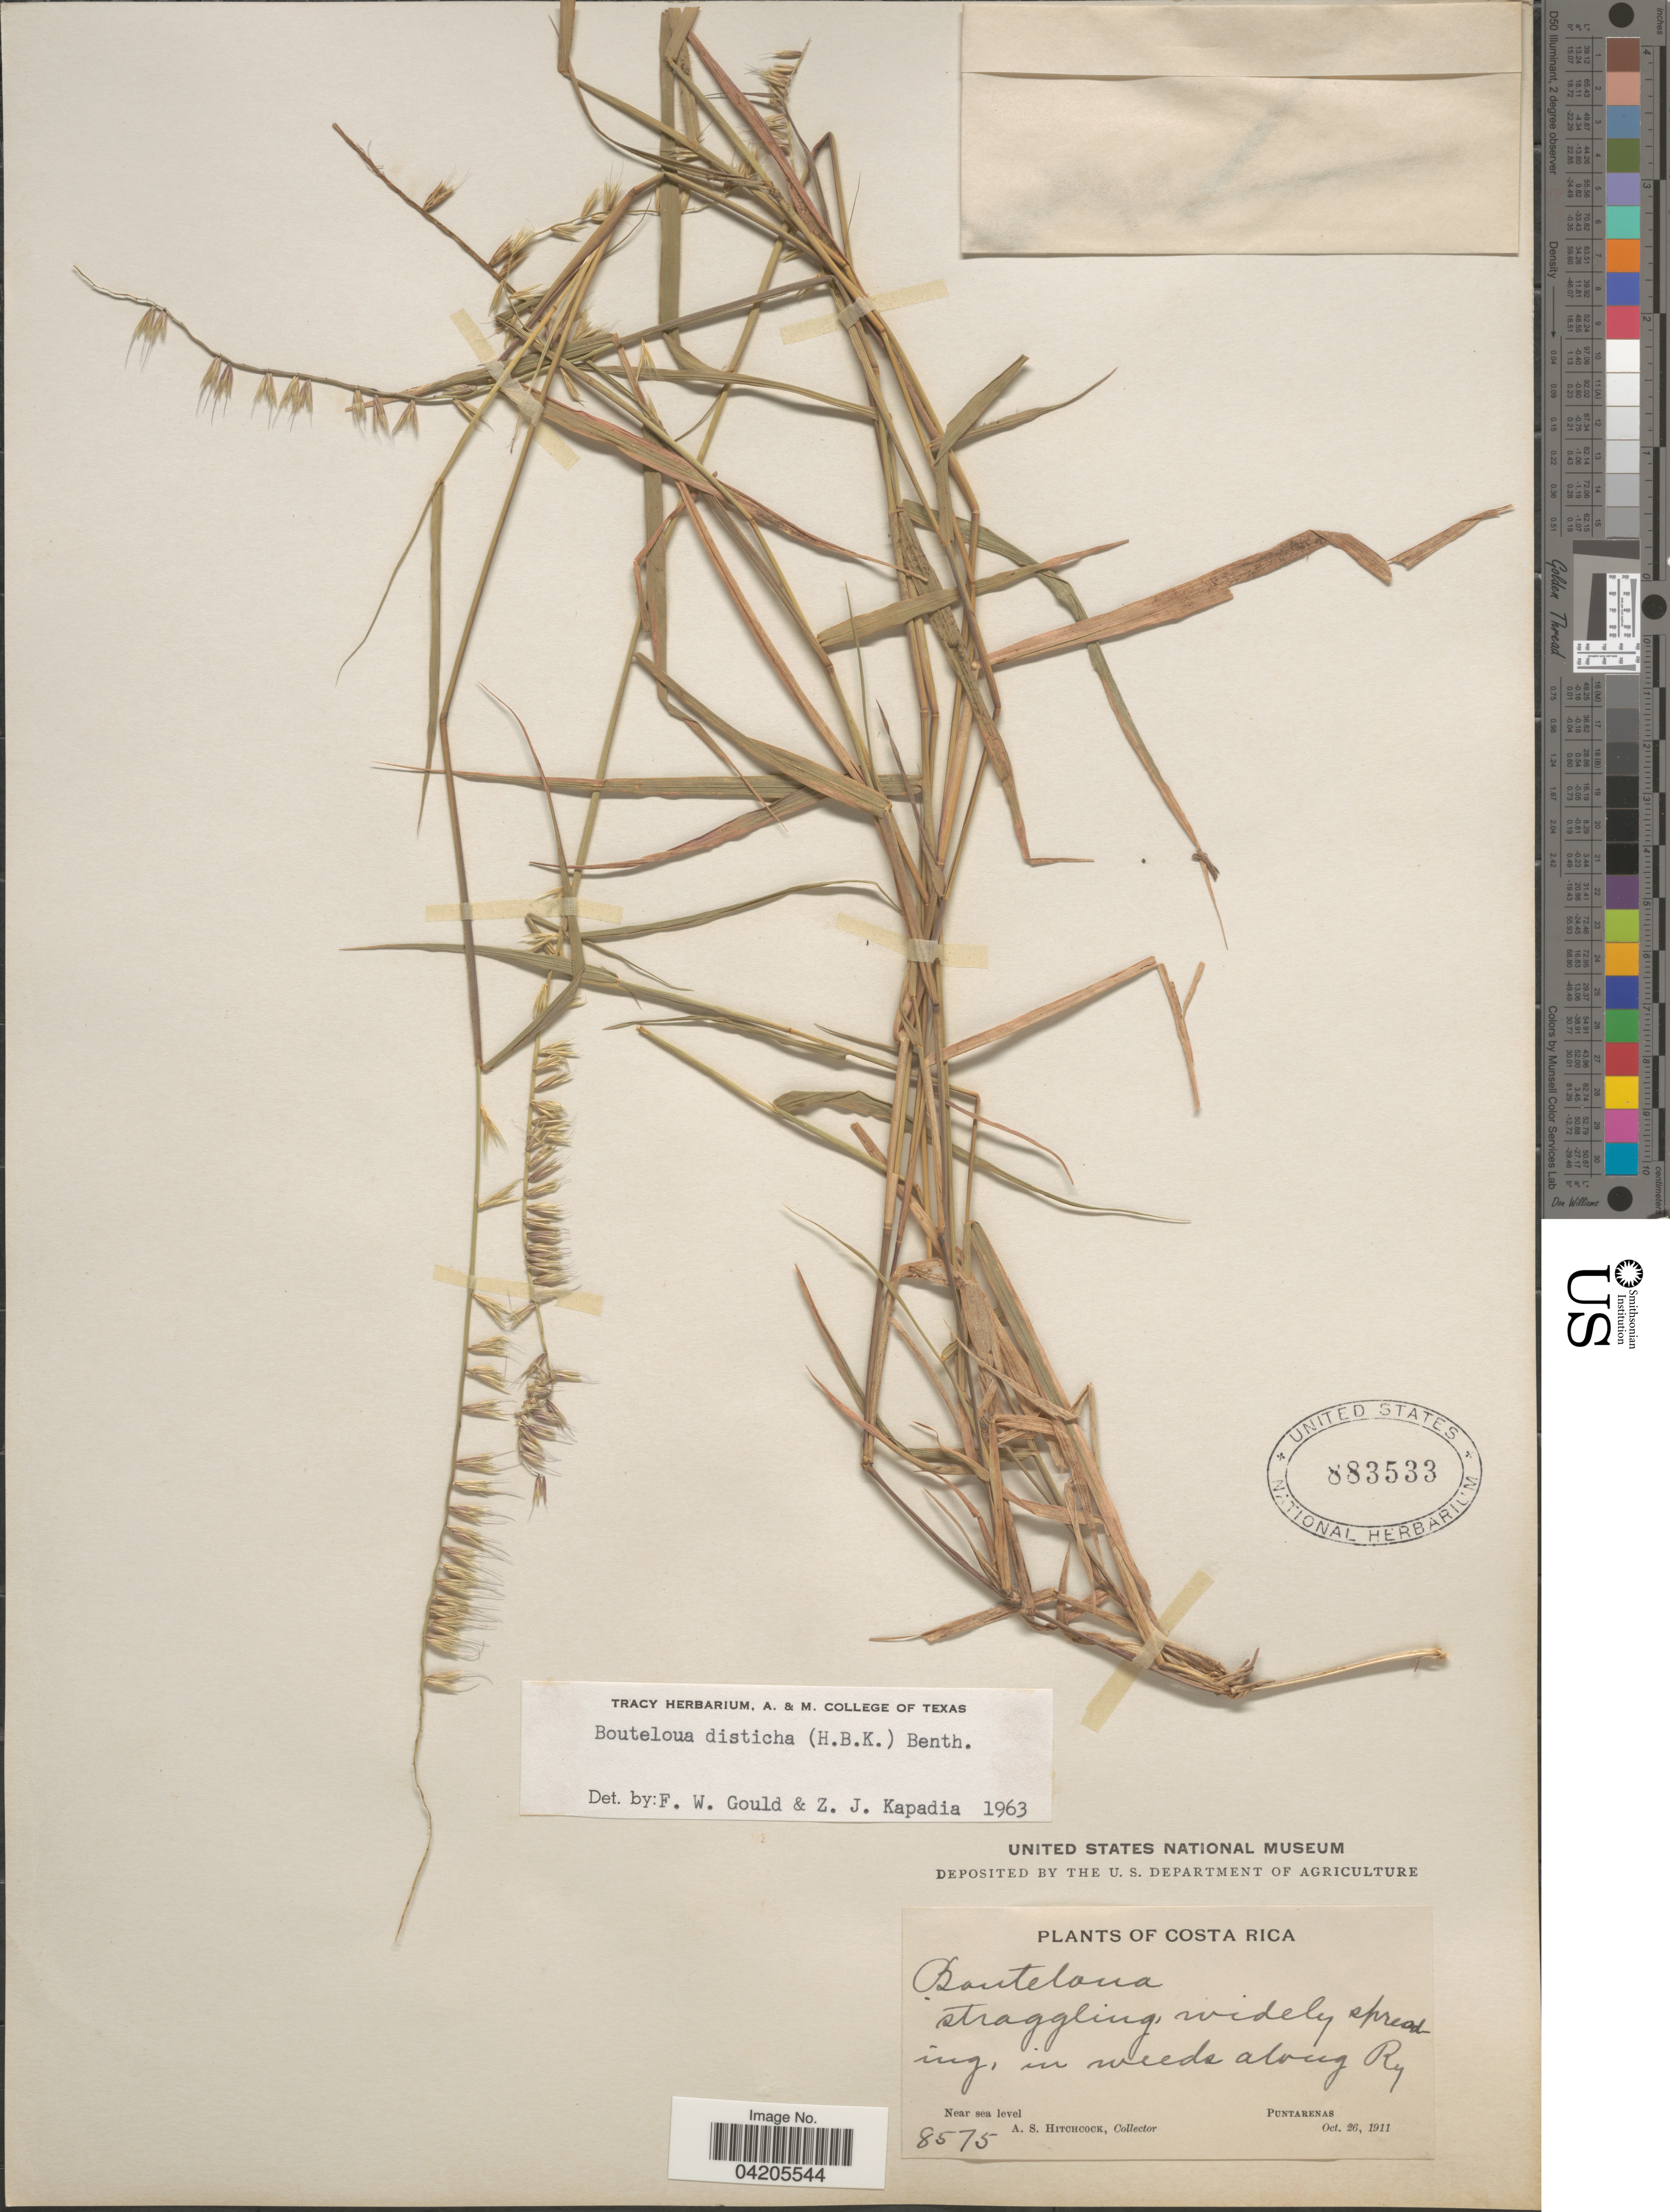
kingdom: Plantae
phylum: Tracheophyta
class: Liliopsida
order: Poales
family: Poaceae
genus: Bouteloua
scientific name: Bouteloua disticha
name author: (Kunth) Benth.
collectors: A. S. Hitchcock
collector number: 8575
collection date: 1911-10-26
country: Costa Rica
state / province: Puntarenas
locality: Along Ry.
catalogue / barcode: US 883533